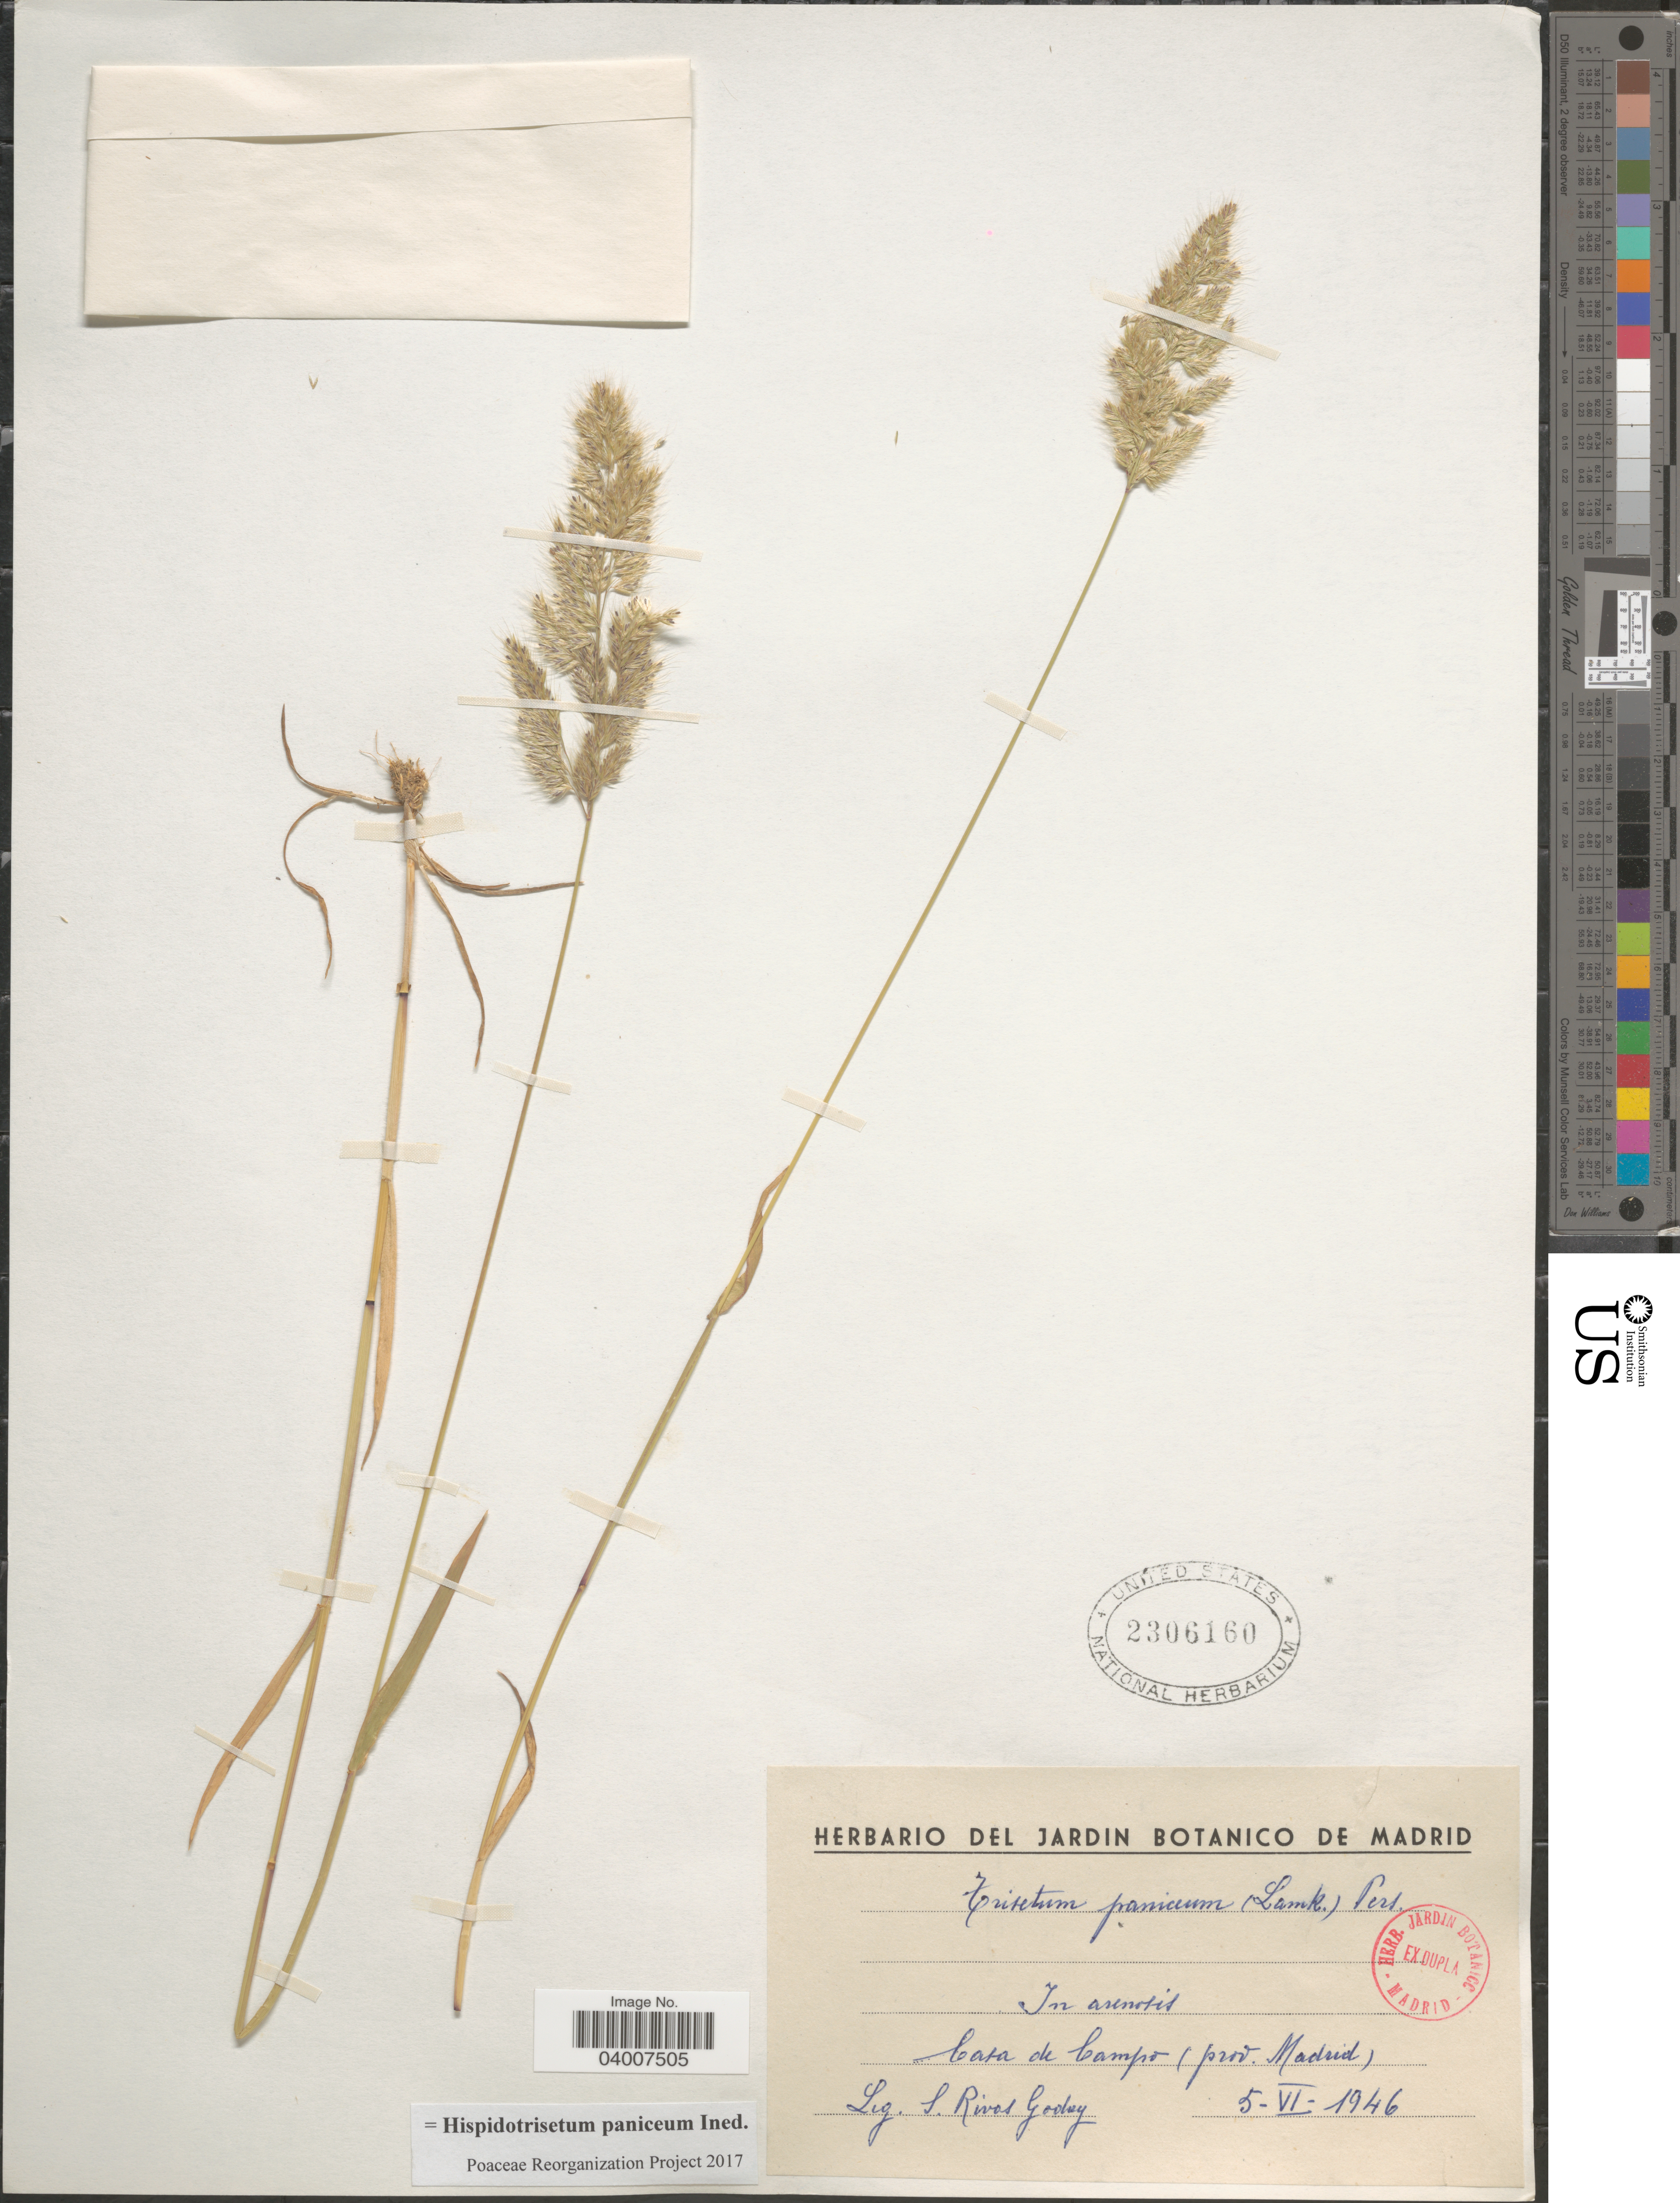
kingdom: Plantae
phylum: Tracheophyta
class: Liliopsida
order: Poales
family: Poaceae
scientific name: Hispidotrisetum paniceum ined.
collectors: S. Goday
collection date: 1946-06-05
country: Spain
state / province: Madrid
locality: In arenosis. Caxa de Campo.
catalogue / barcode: US 2306160